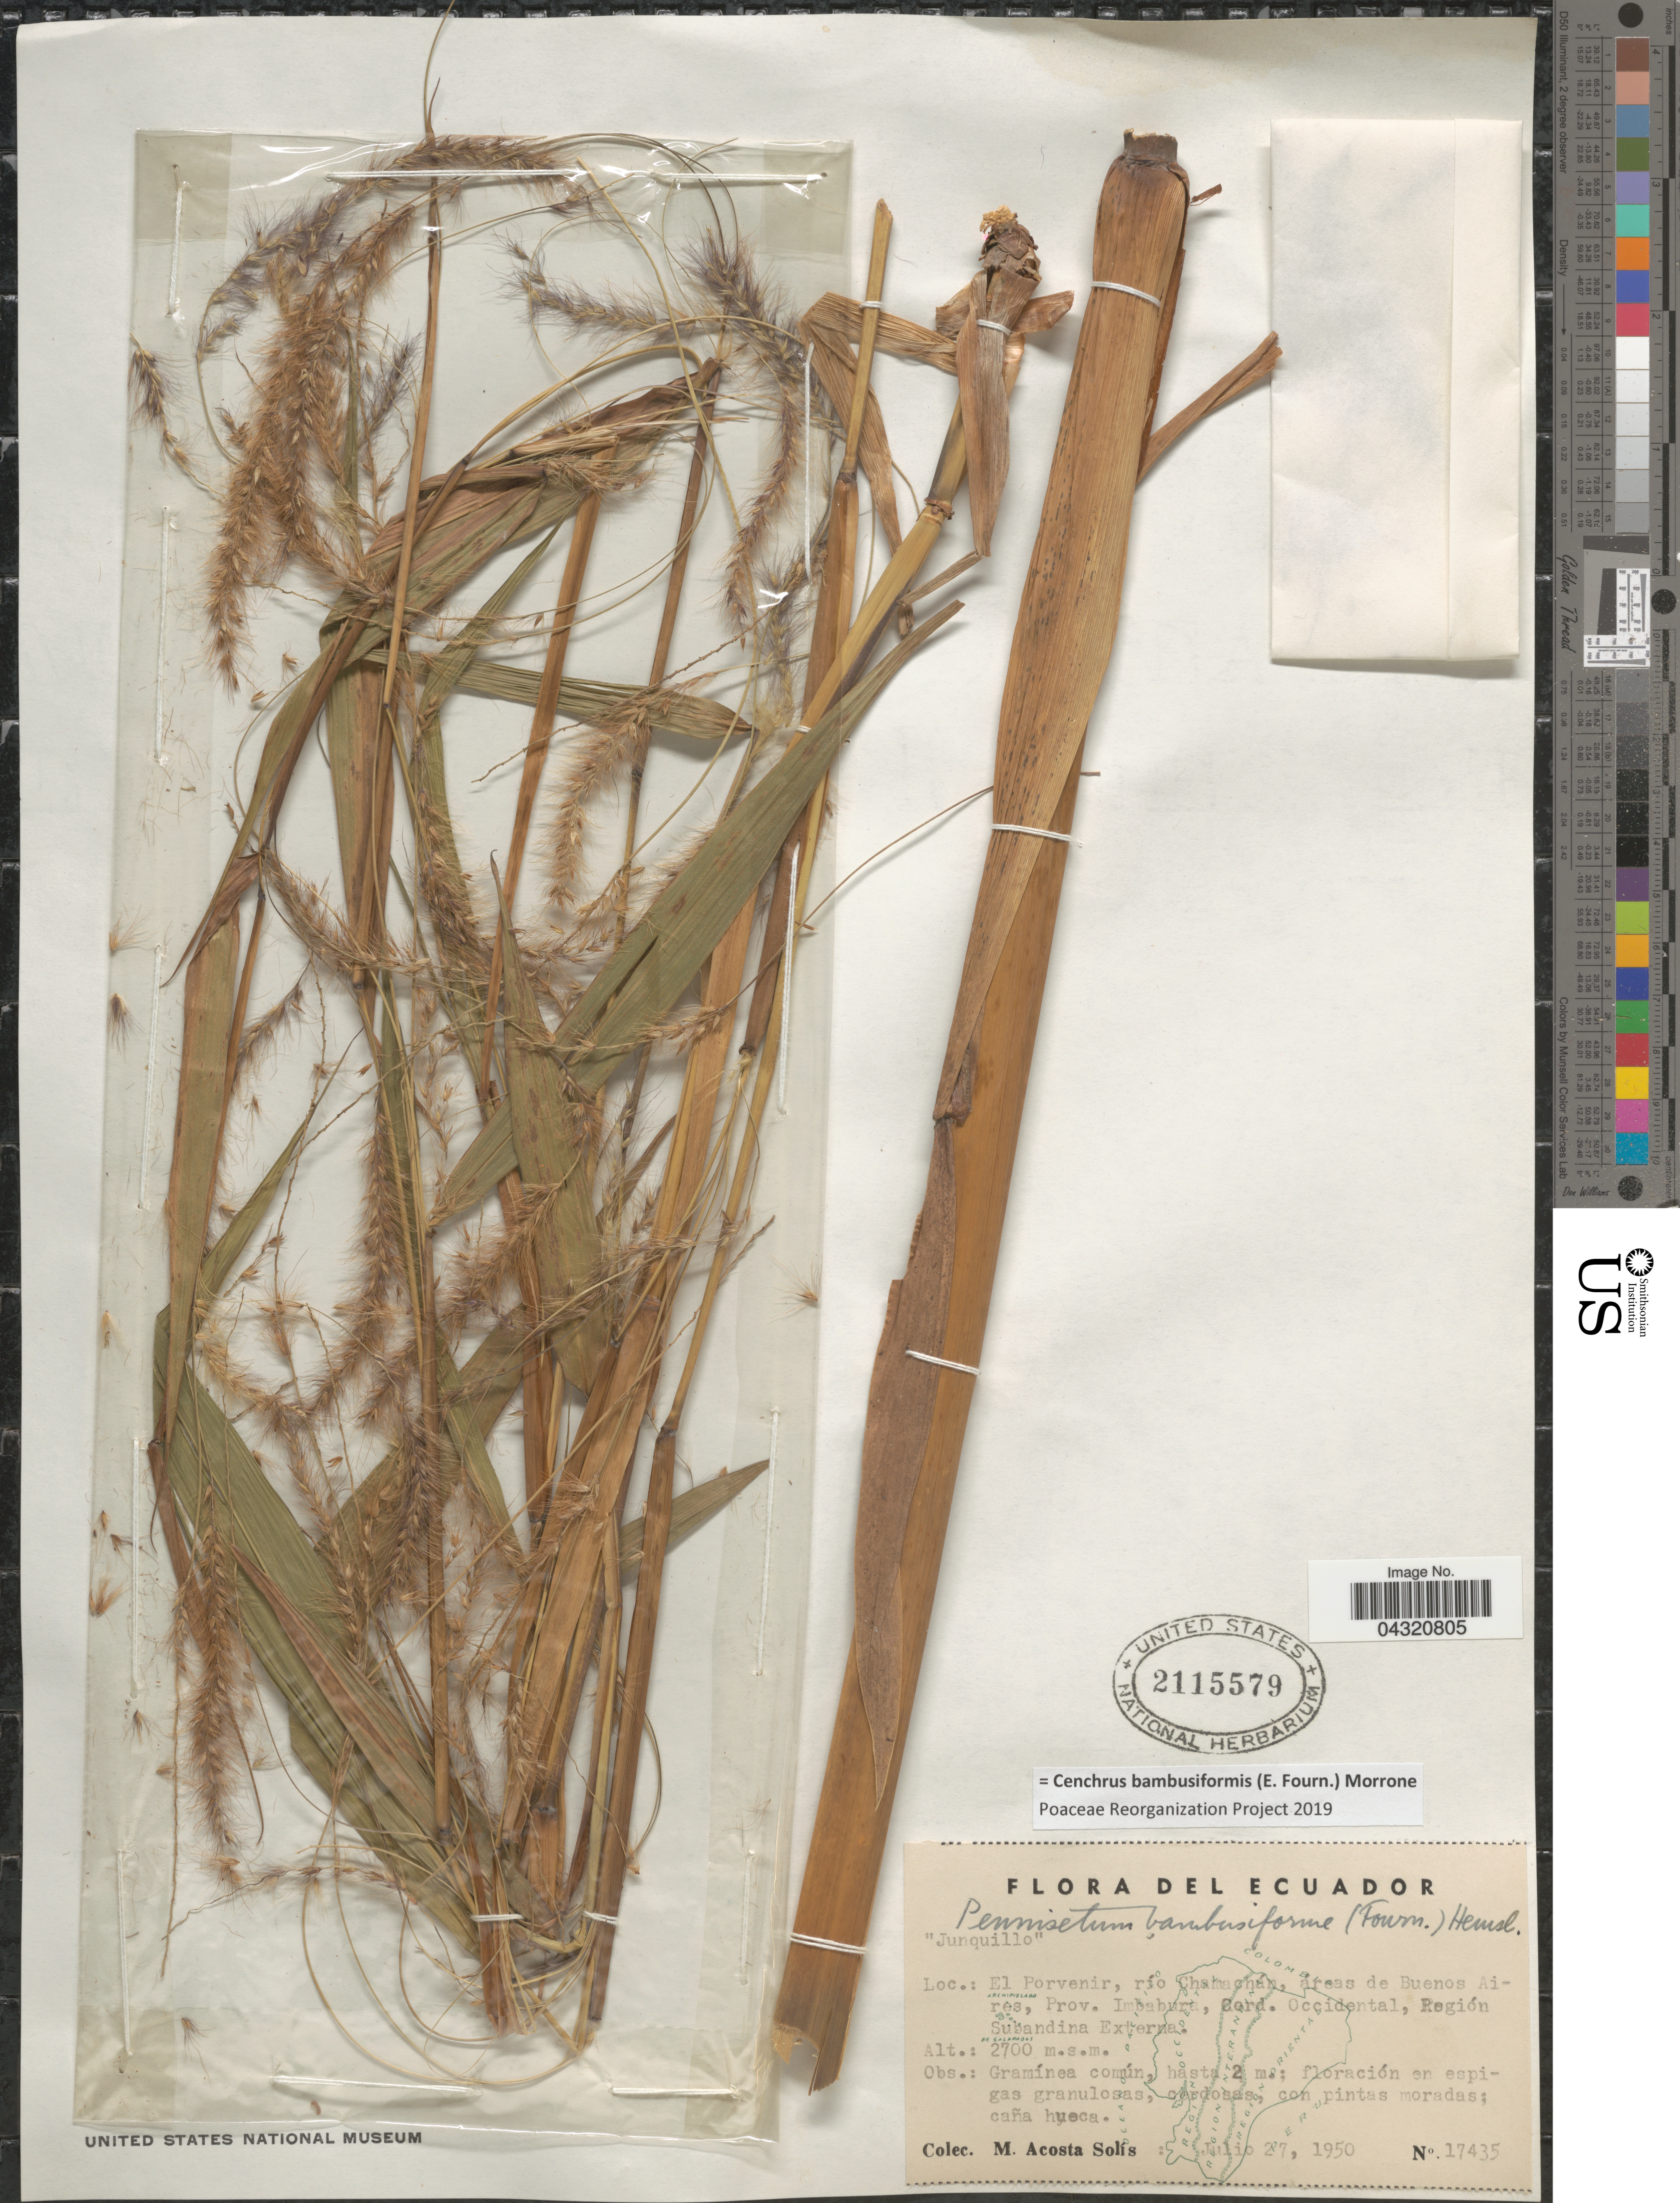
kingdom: Plantae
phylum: Tracheophyta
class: Liliopsida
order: Poales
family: Poaceae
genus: Cenchrus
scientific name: Cenchrus bambusiformis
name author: (E. Fourn.) Morrone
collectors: M. Acosta Solis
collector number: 17435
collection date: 1950-07-27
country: Ecuador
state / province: Imbabura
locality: El Porvenir, río Chamachan, areas de Buenos Aires, Cord. Occidental, Región Subandina Externa.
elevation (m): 2700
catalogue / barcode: US 2115579